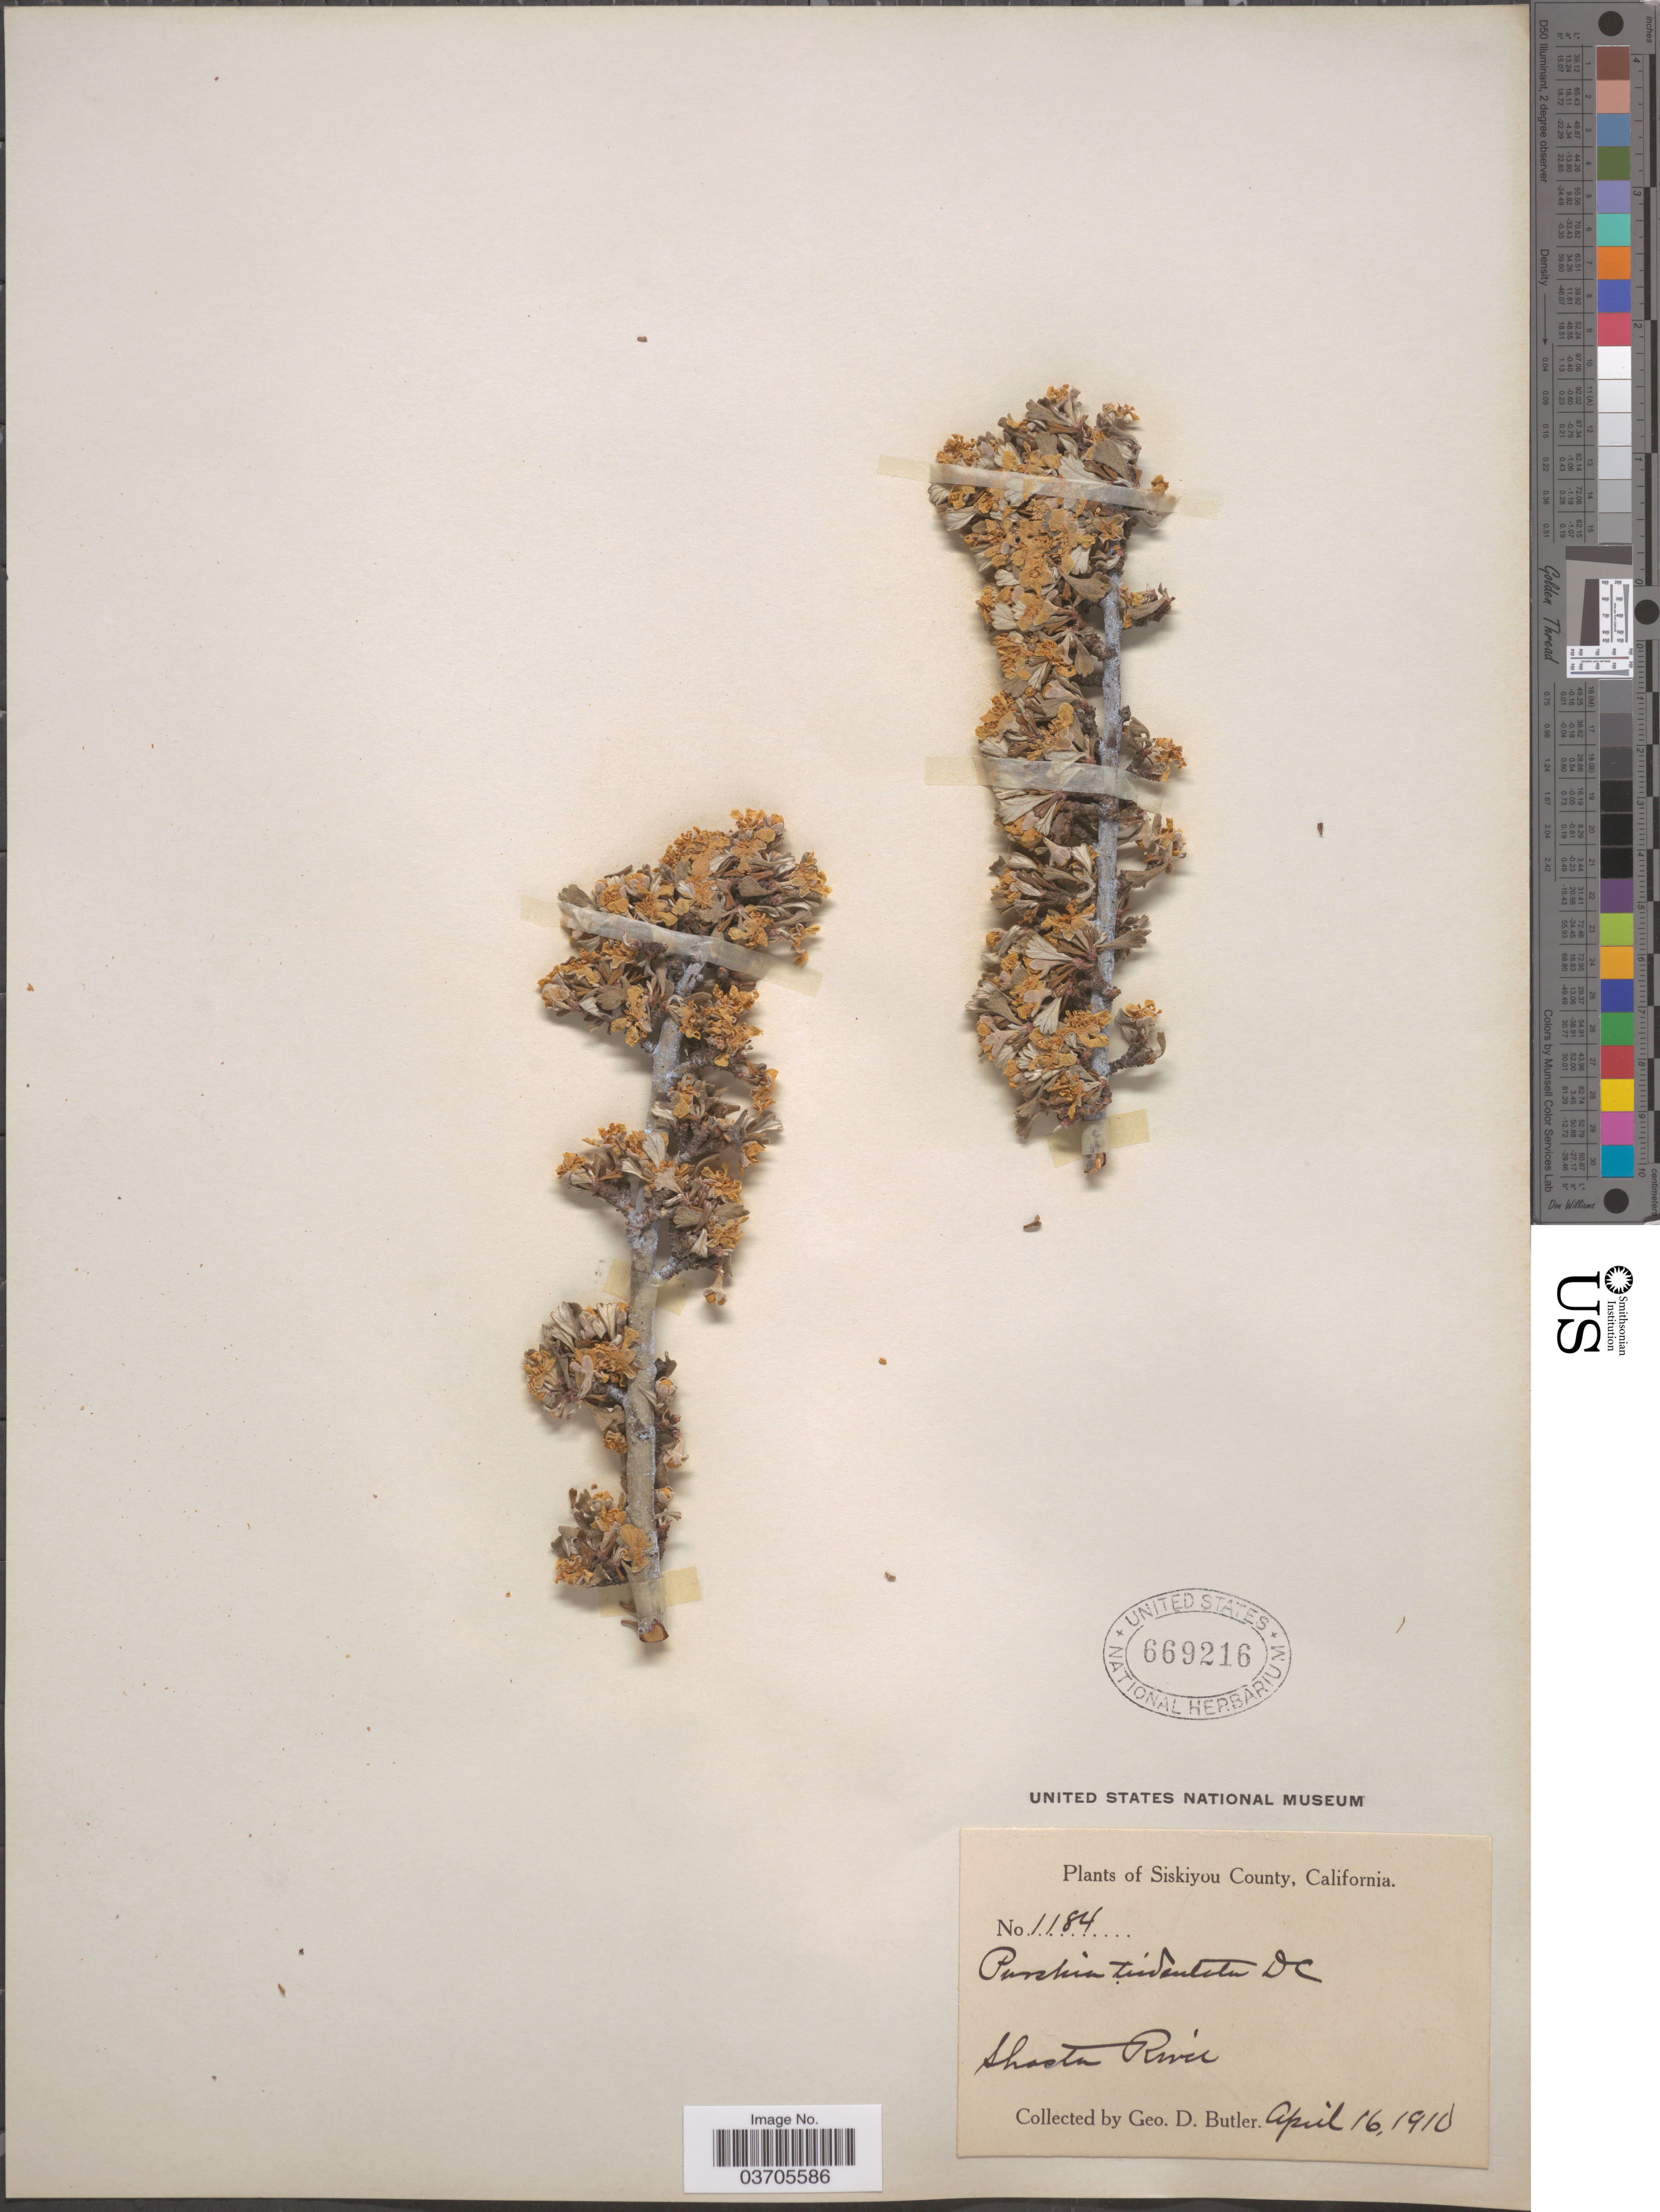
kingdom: Plantae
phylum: Tracheophyta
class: Magnoliopsida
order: Rosales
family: Rosaceae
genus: Purshia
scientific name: Purshia tridentata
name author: (Pursh) DC.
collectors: G. D. Butler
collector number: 1184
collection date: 1910-04-16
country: United States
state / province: California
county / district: Siskiyou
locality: Siskiyou County. Shasta River.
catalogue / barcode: US 669216